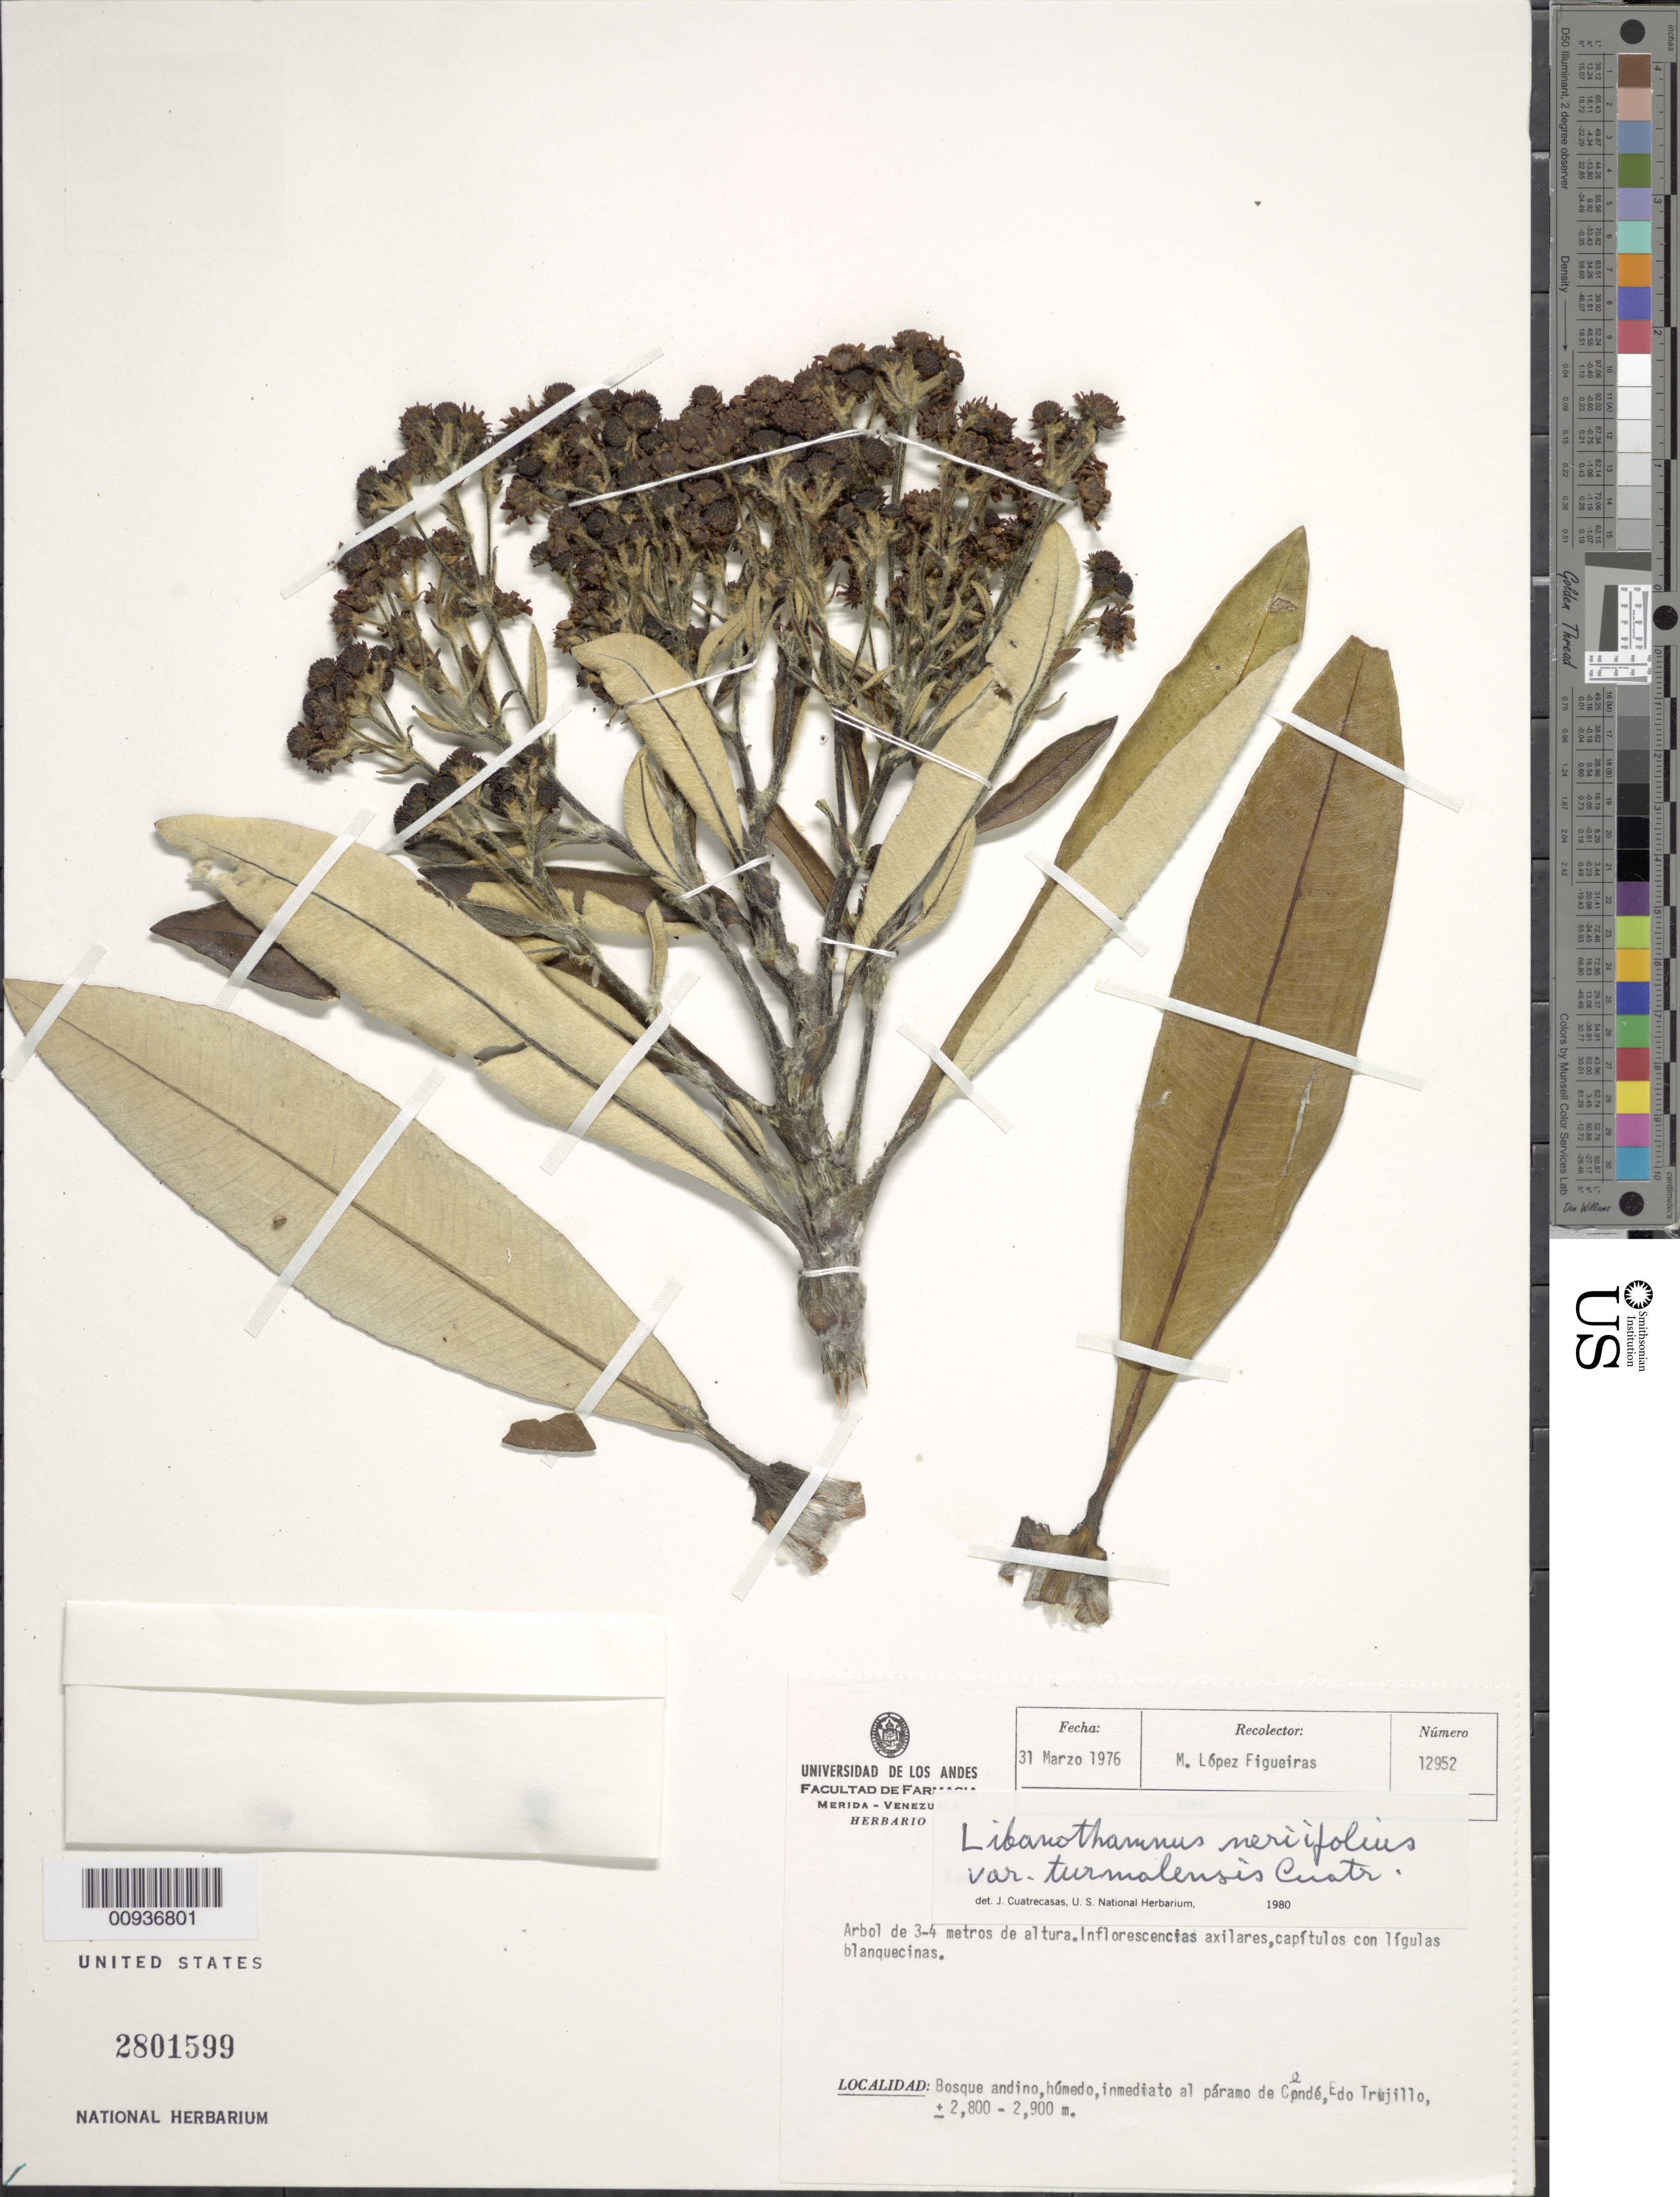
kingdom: Plantae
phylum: Tracheophyta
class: Magnoliopsida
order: Asterales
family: Asteraceae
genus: Libanothamnus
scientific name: Libanothamnus neriifolius var. turmalensis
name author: Cuatrec.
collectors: M. López Figueiras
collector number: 12952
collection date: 1976-03-31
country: Venezuela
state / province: Trujillo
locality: Inmediato al paramo de Cende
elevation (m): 2800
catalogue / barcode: US 2801599